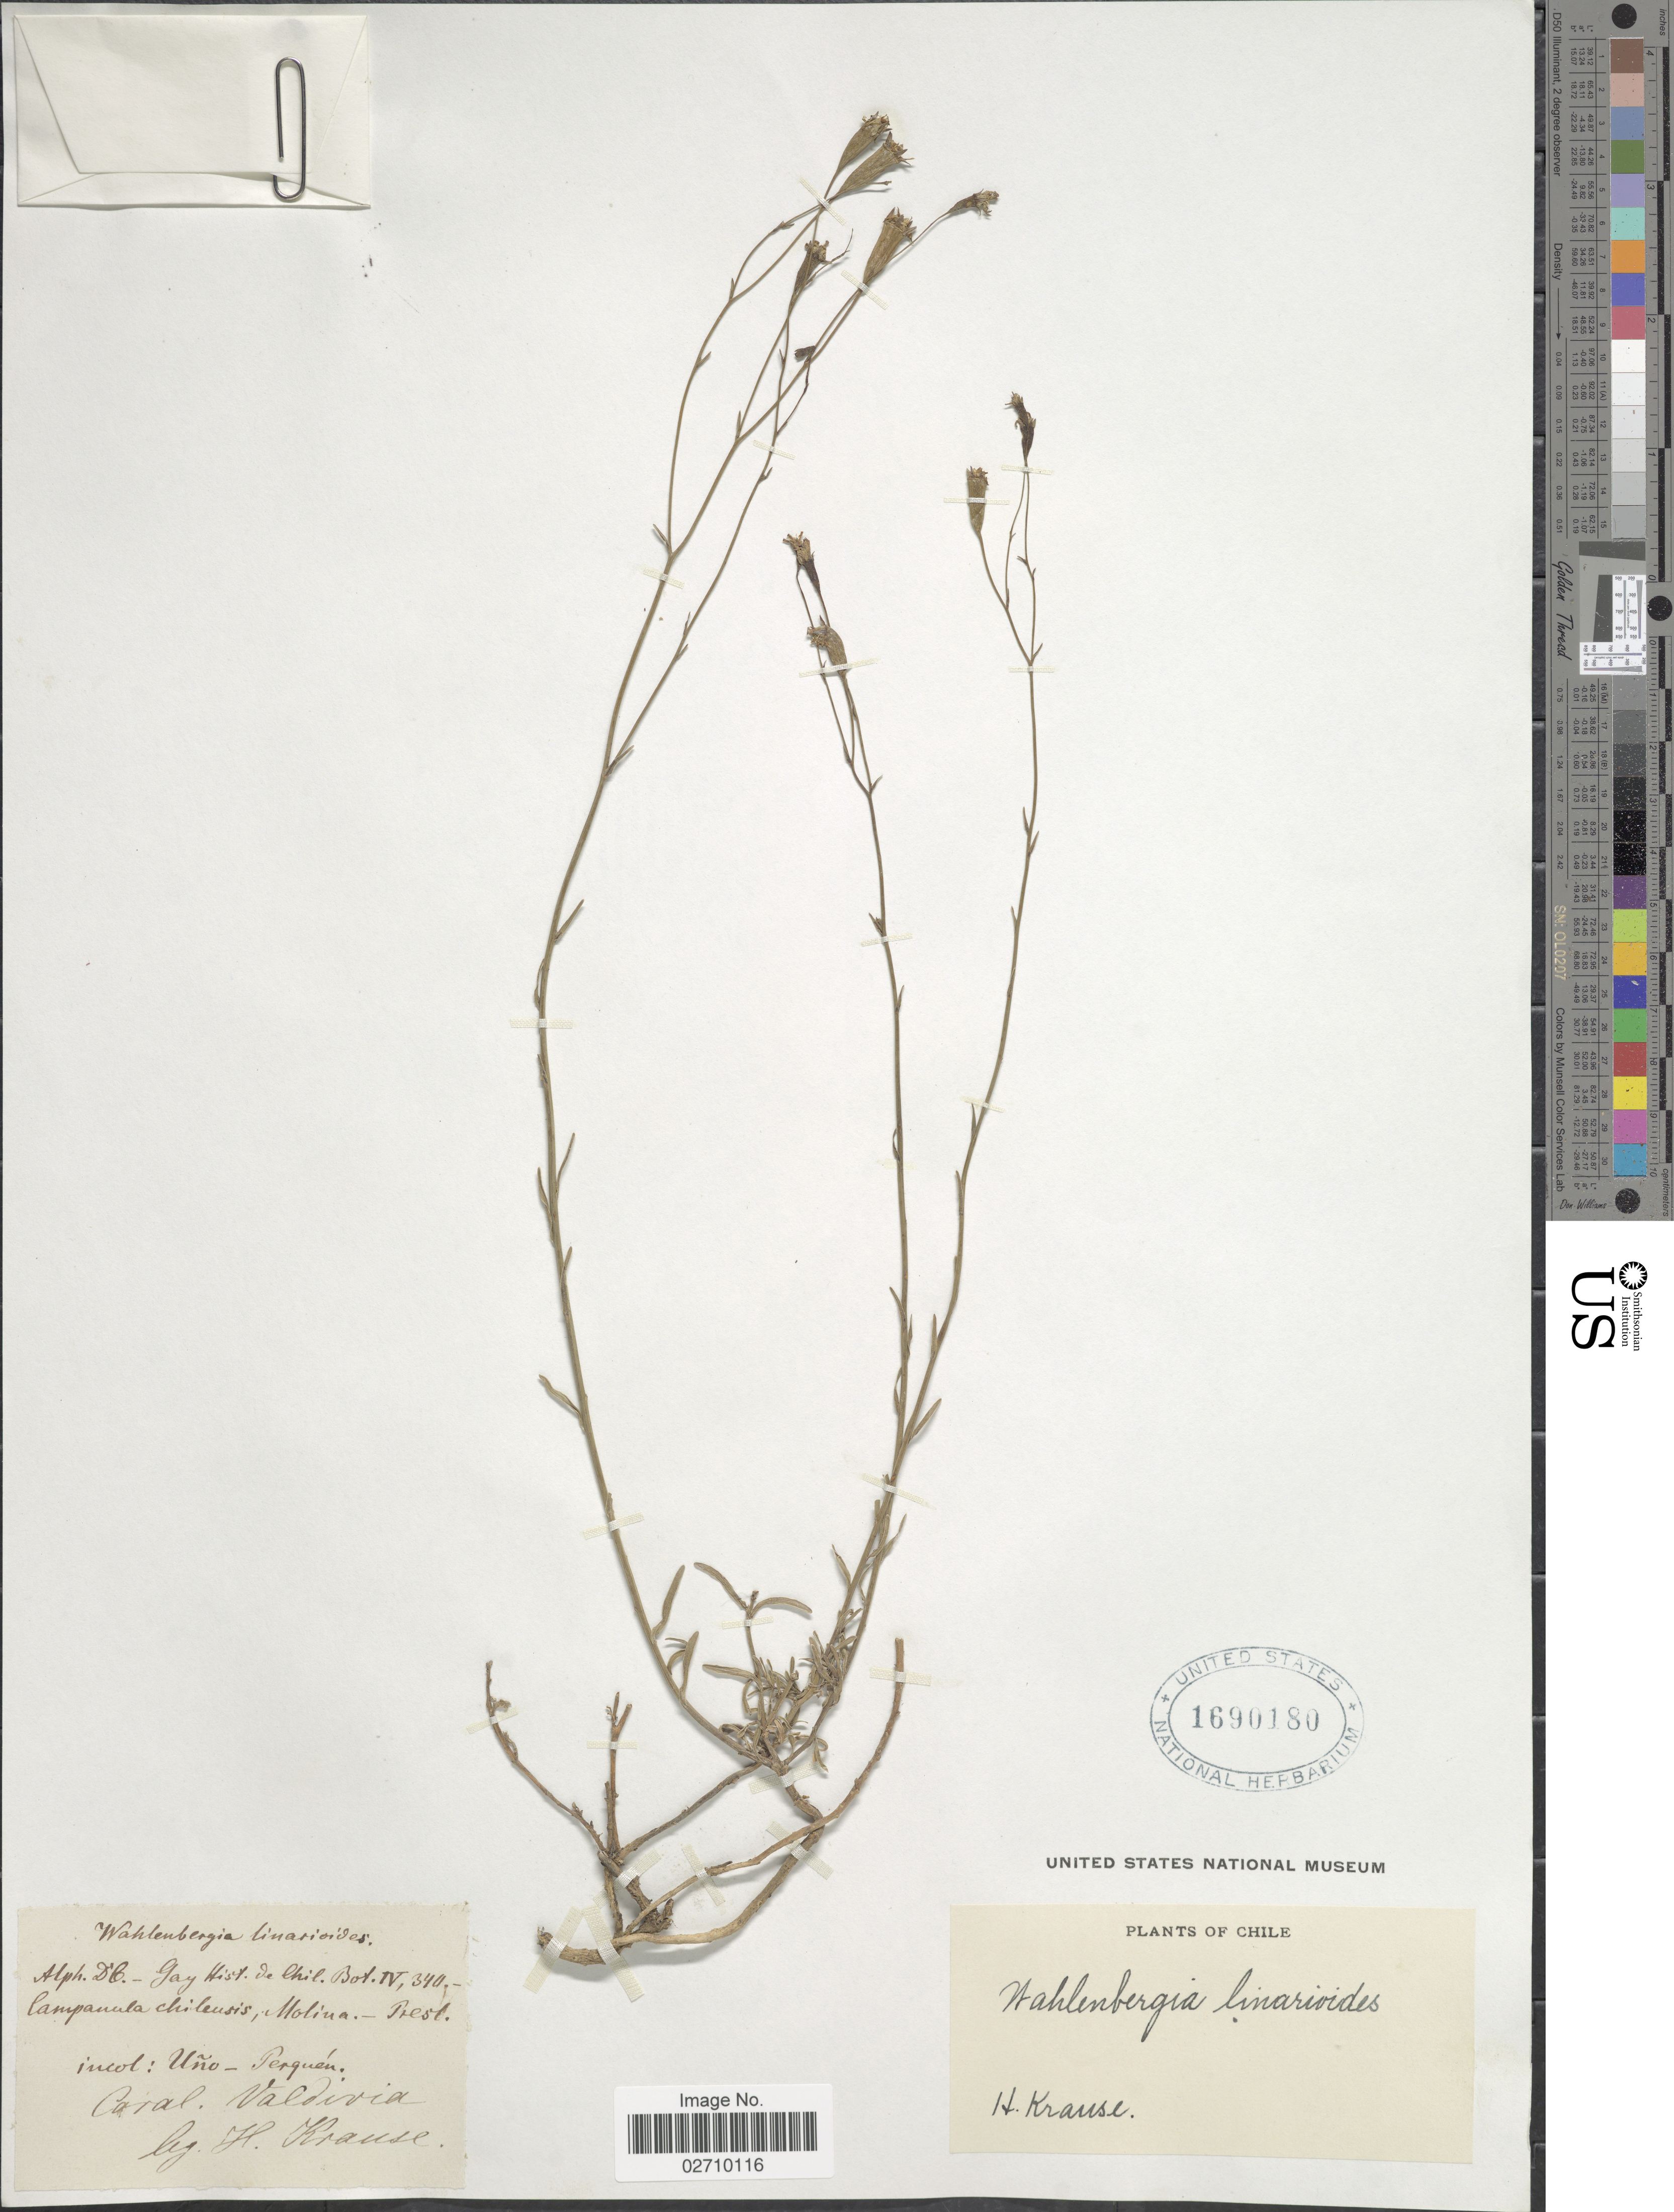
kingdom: Plantae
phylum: Tracheophyta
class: Magnoliopsida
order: Asterales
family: Campanulaceae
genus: Wahlenbergia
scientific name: Wahlenbergia linarioides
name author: (Lam.) A. DC.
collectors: H. Krause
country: Chile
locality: Coral. Valdivia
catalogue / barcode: US 1690180